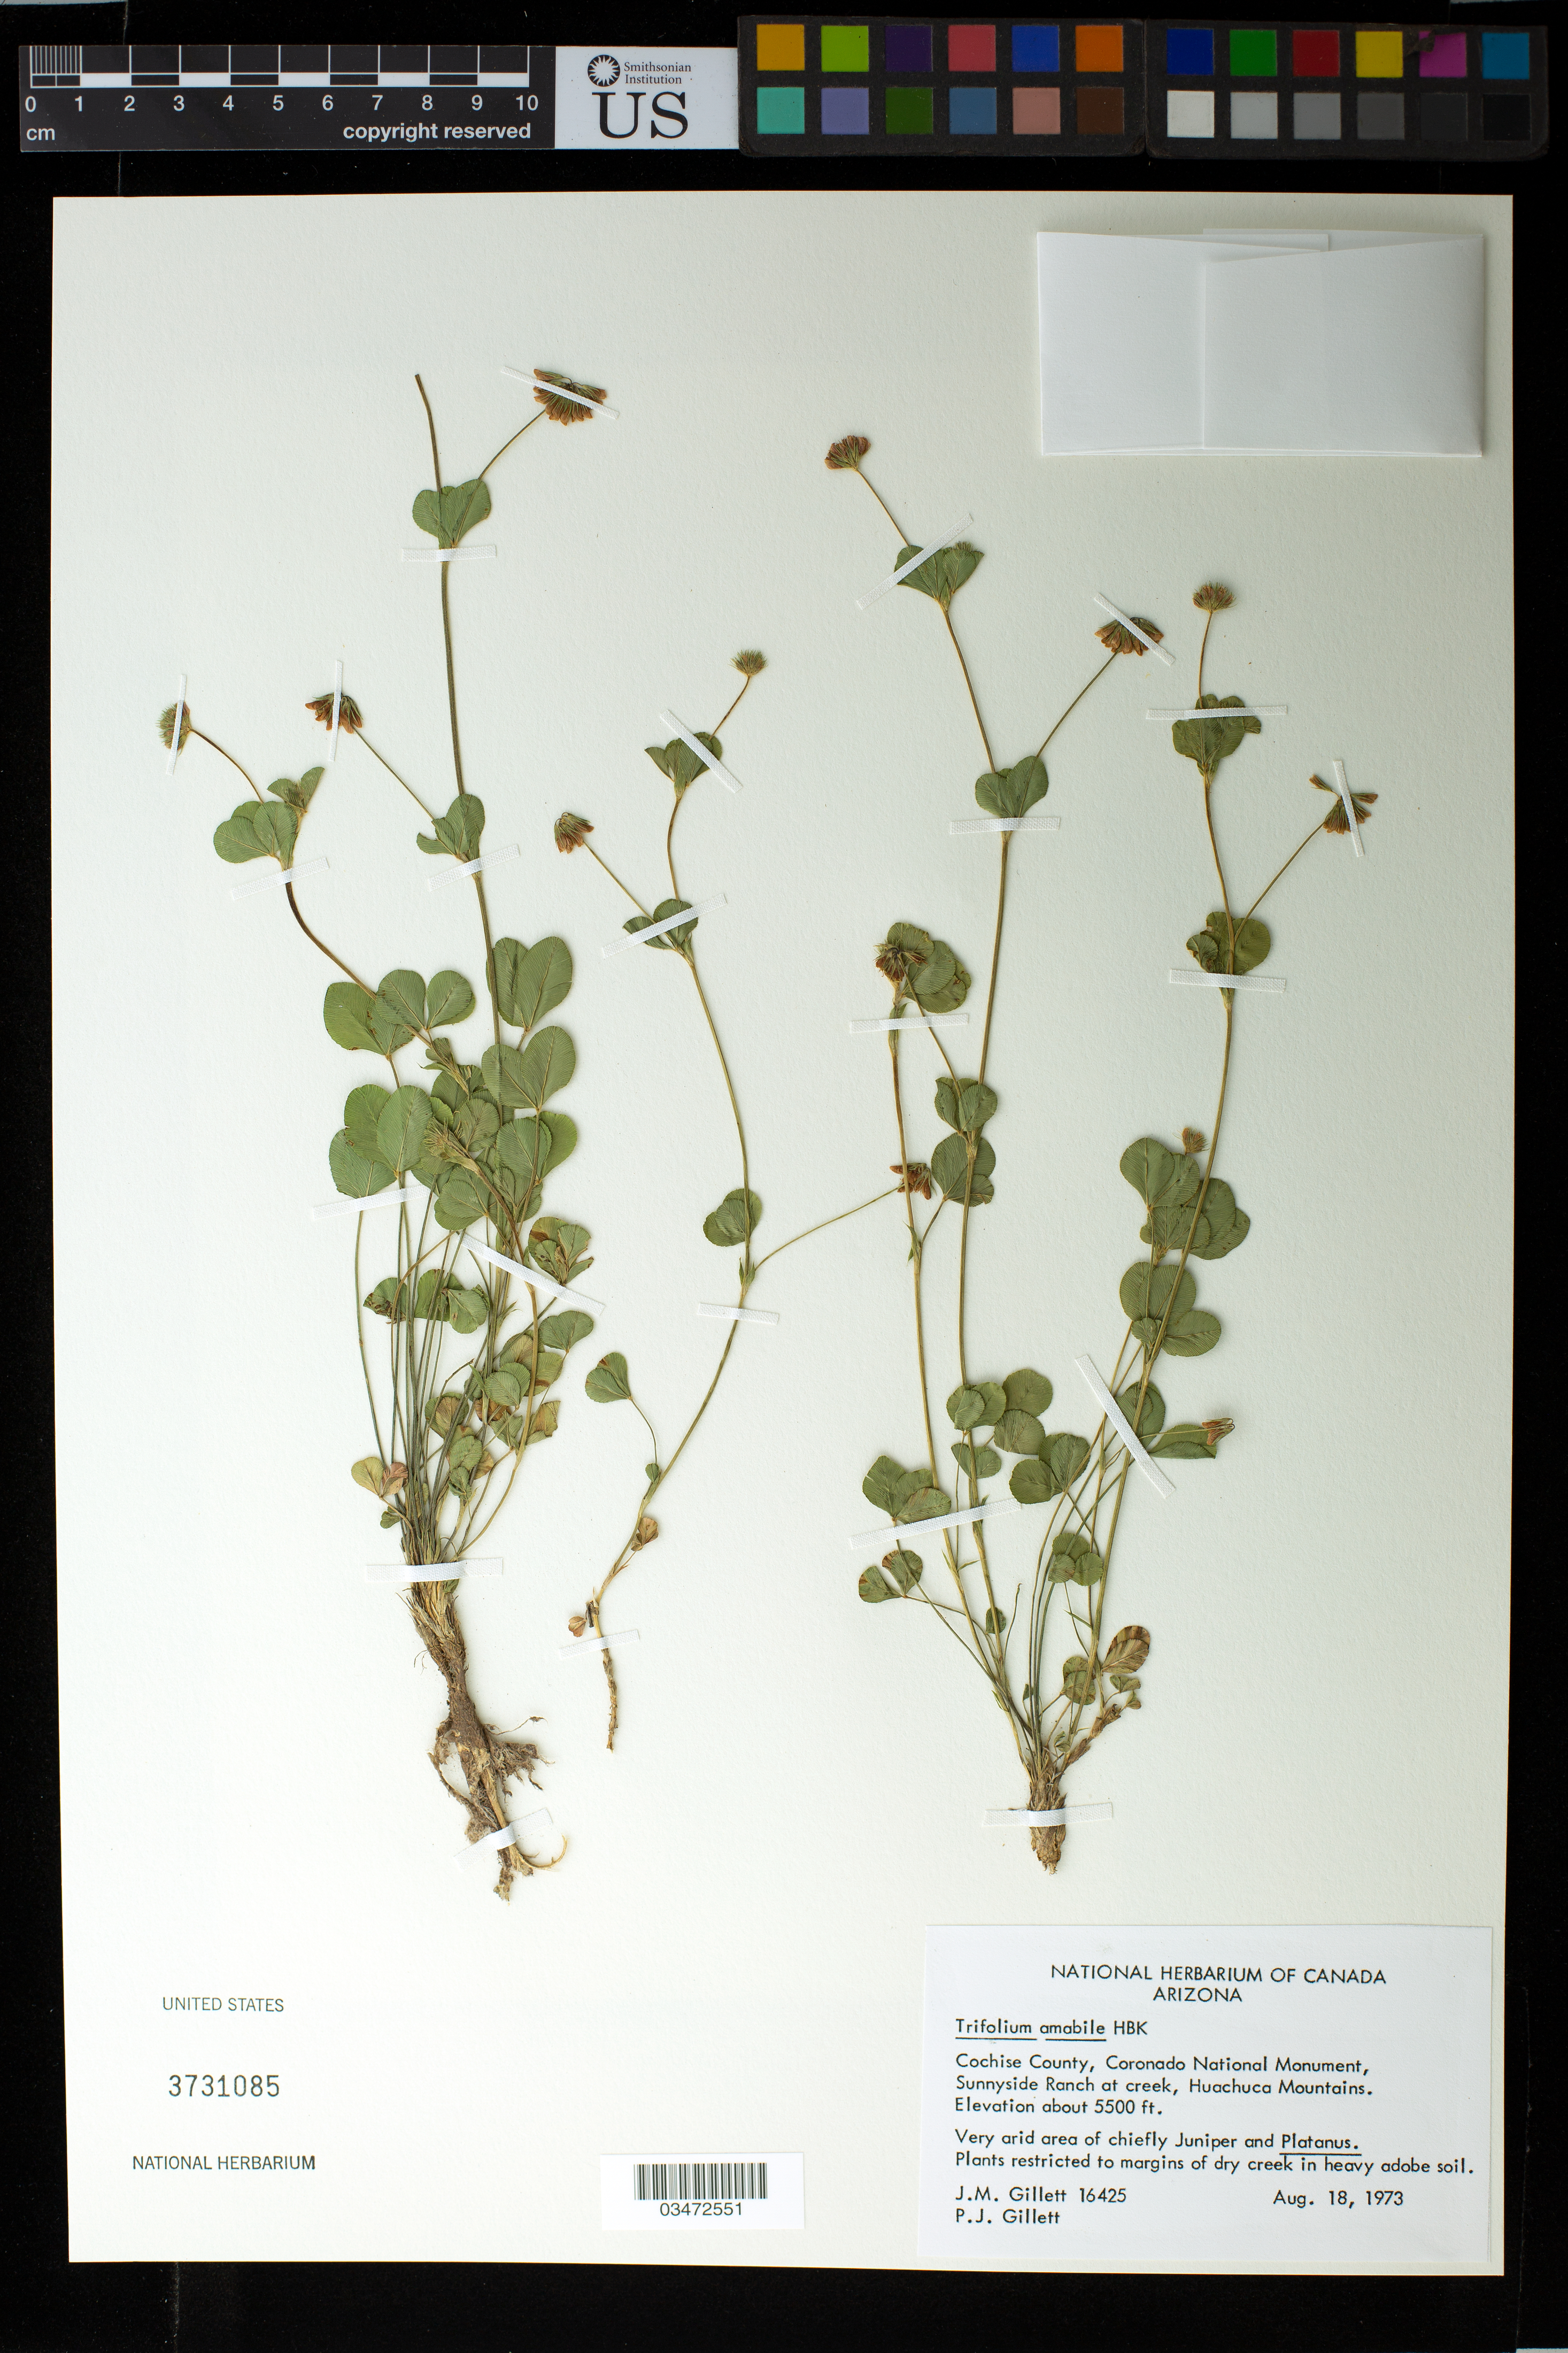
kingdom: Plantae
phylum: Tracheophyta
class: Magnoliopsida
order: Fabales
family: Fabaceae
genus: Trifolium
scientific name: Trifolium amabile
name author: Kunth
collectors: J. Gillett & P. Gillett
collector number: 16425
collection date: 1973-08-18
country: United States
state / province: Arizona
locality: Cochise County, Coronado National Monument, Sunnyside Ranch at creek, Huachuca Mountains.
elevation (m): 1676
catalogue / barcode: US 3731085